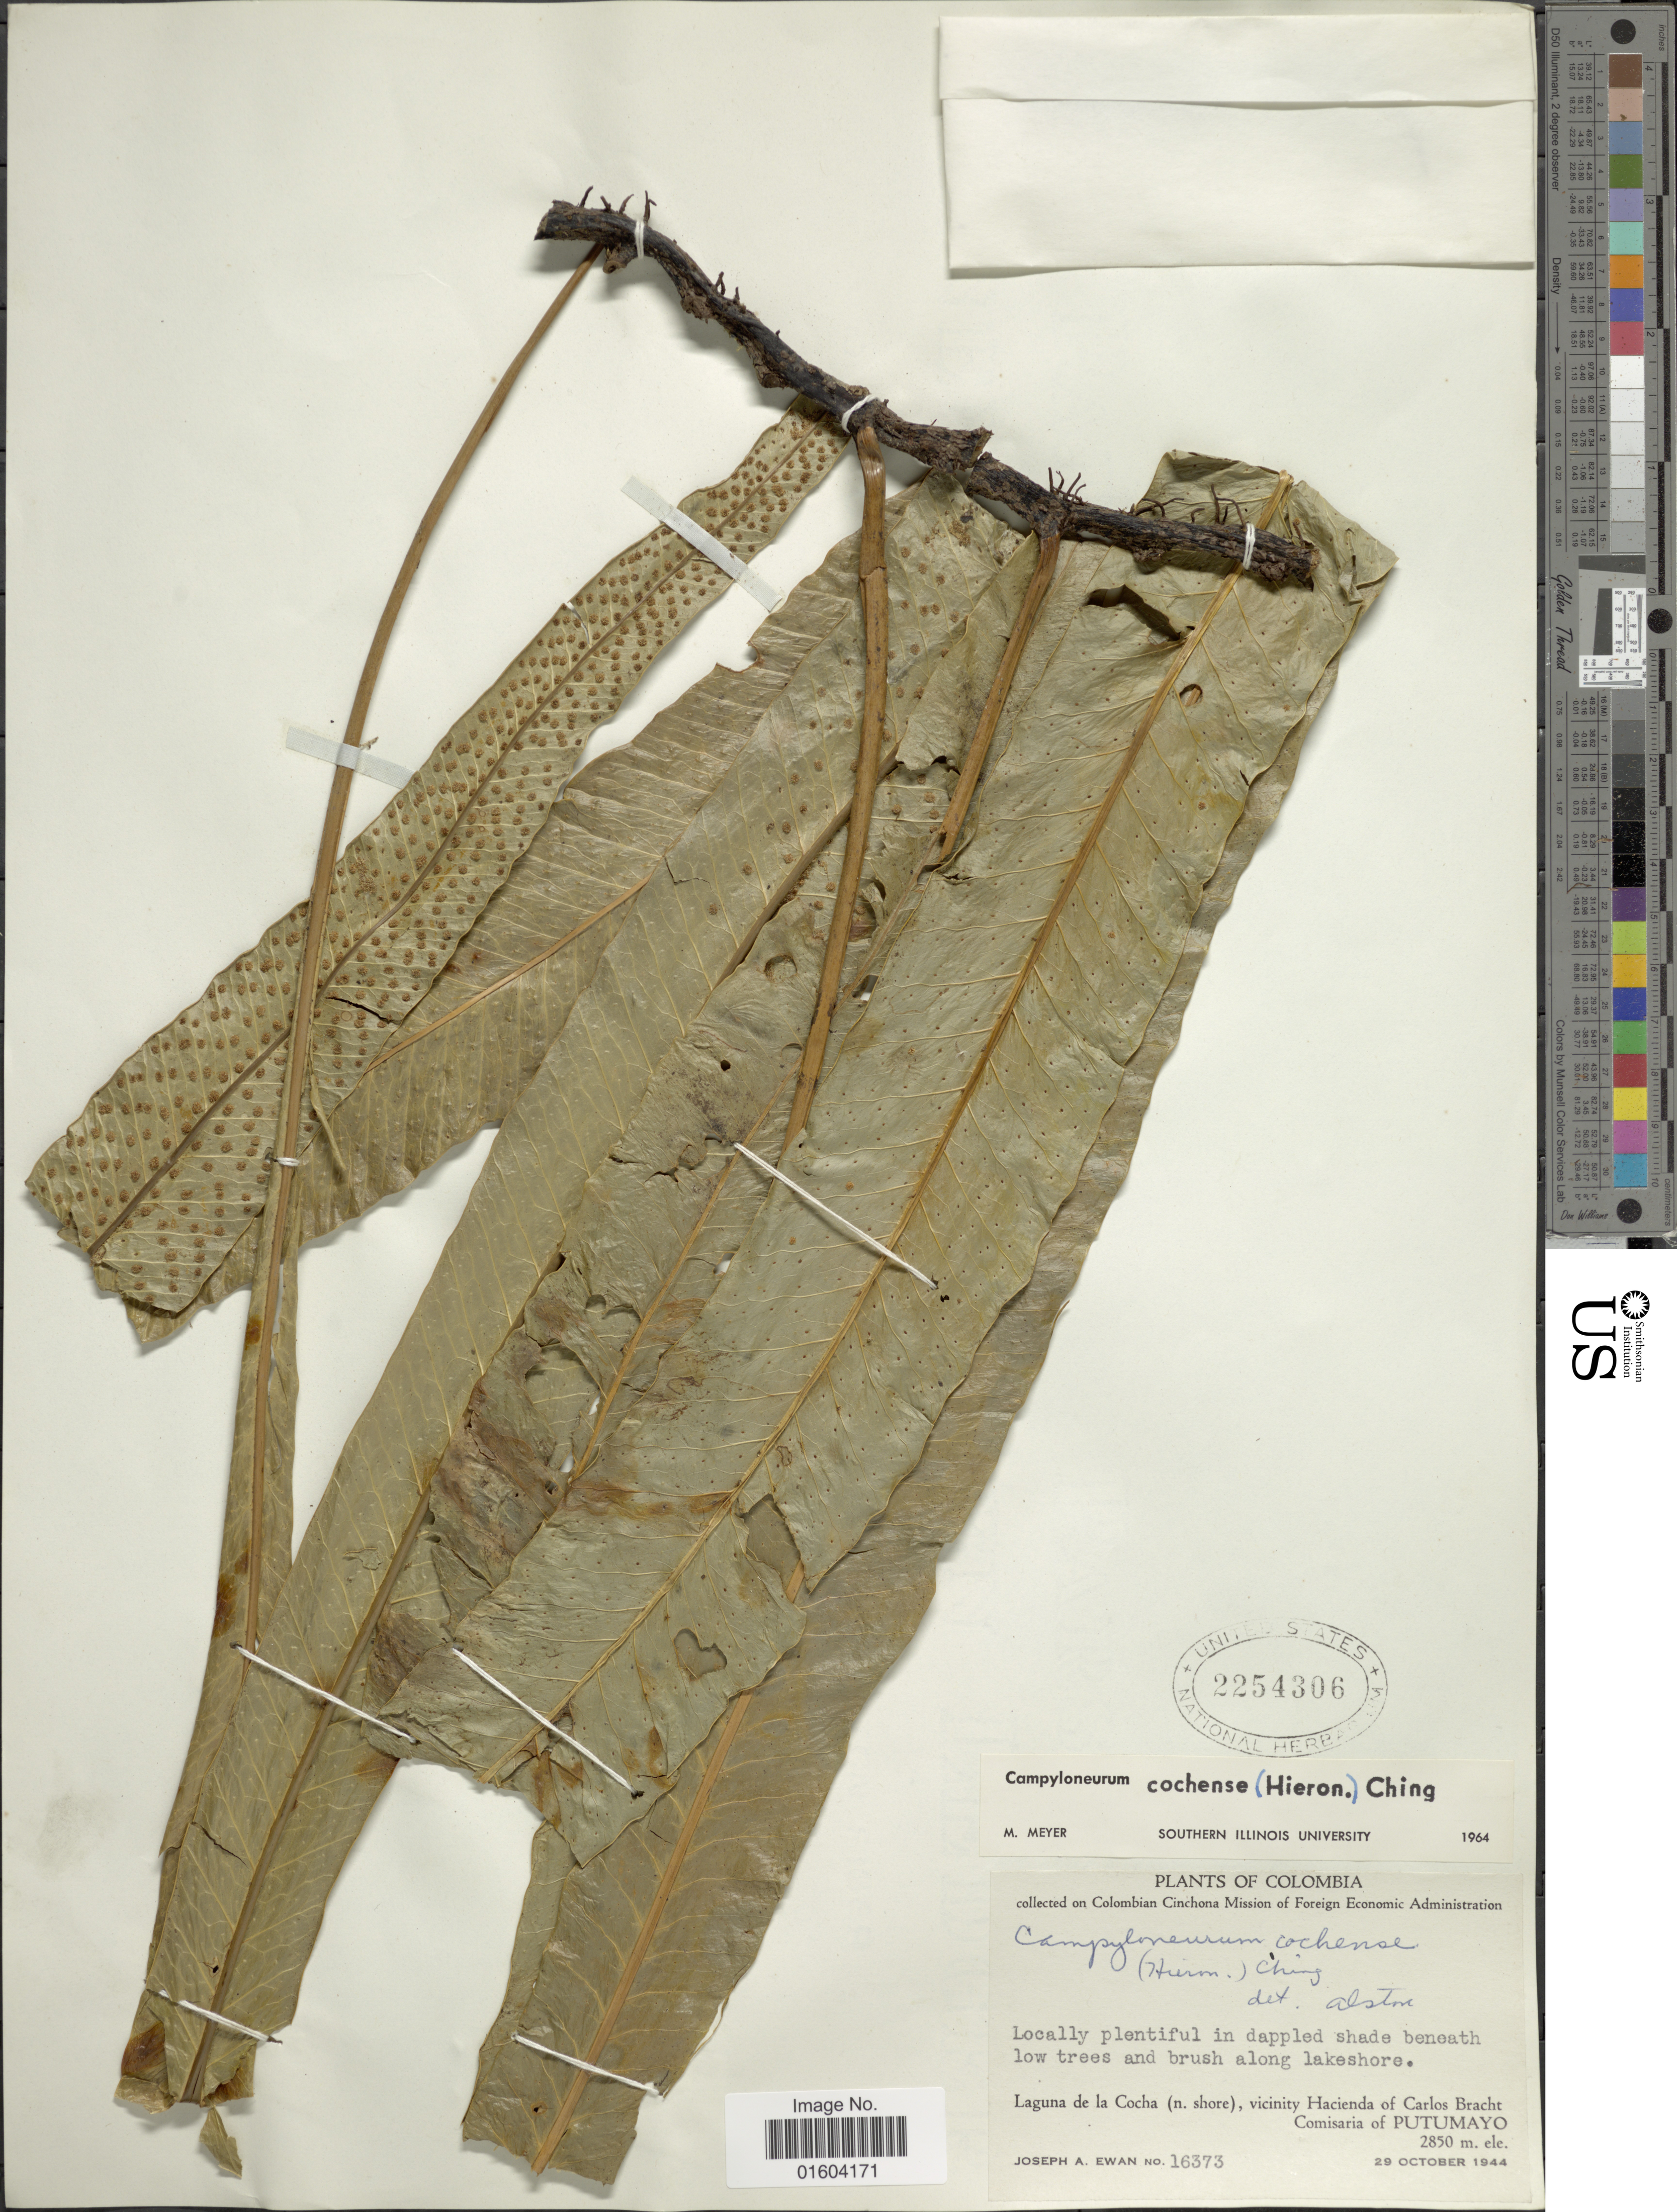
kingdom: Plantae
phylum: Tracheophyta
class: Polypodiopsida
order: Polypodiales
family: Polypodiaceae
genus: Campyloneurum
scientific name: Campyloneurum cochense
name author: (Hieron.) Ching & Farw.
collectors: J. A. Ewan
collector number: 16373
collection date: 1944-10-29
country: Colombia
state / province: Putumayo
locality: Laguna de la Cocha (n. shore), vicinity Hacienda of Carlos Bracht, Comisaria of Putumayo.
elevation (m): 2850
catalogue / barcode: US 2254306